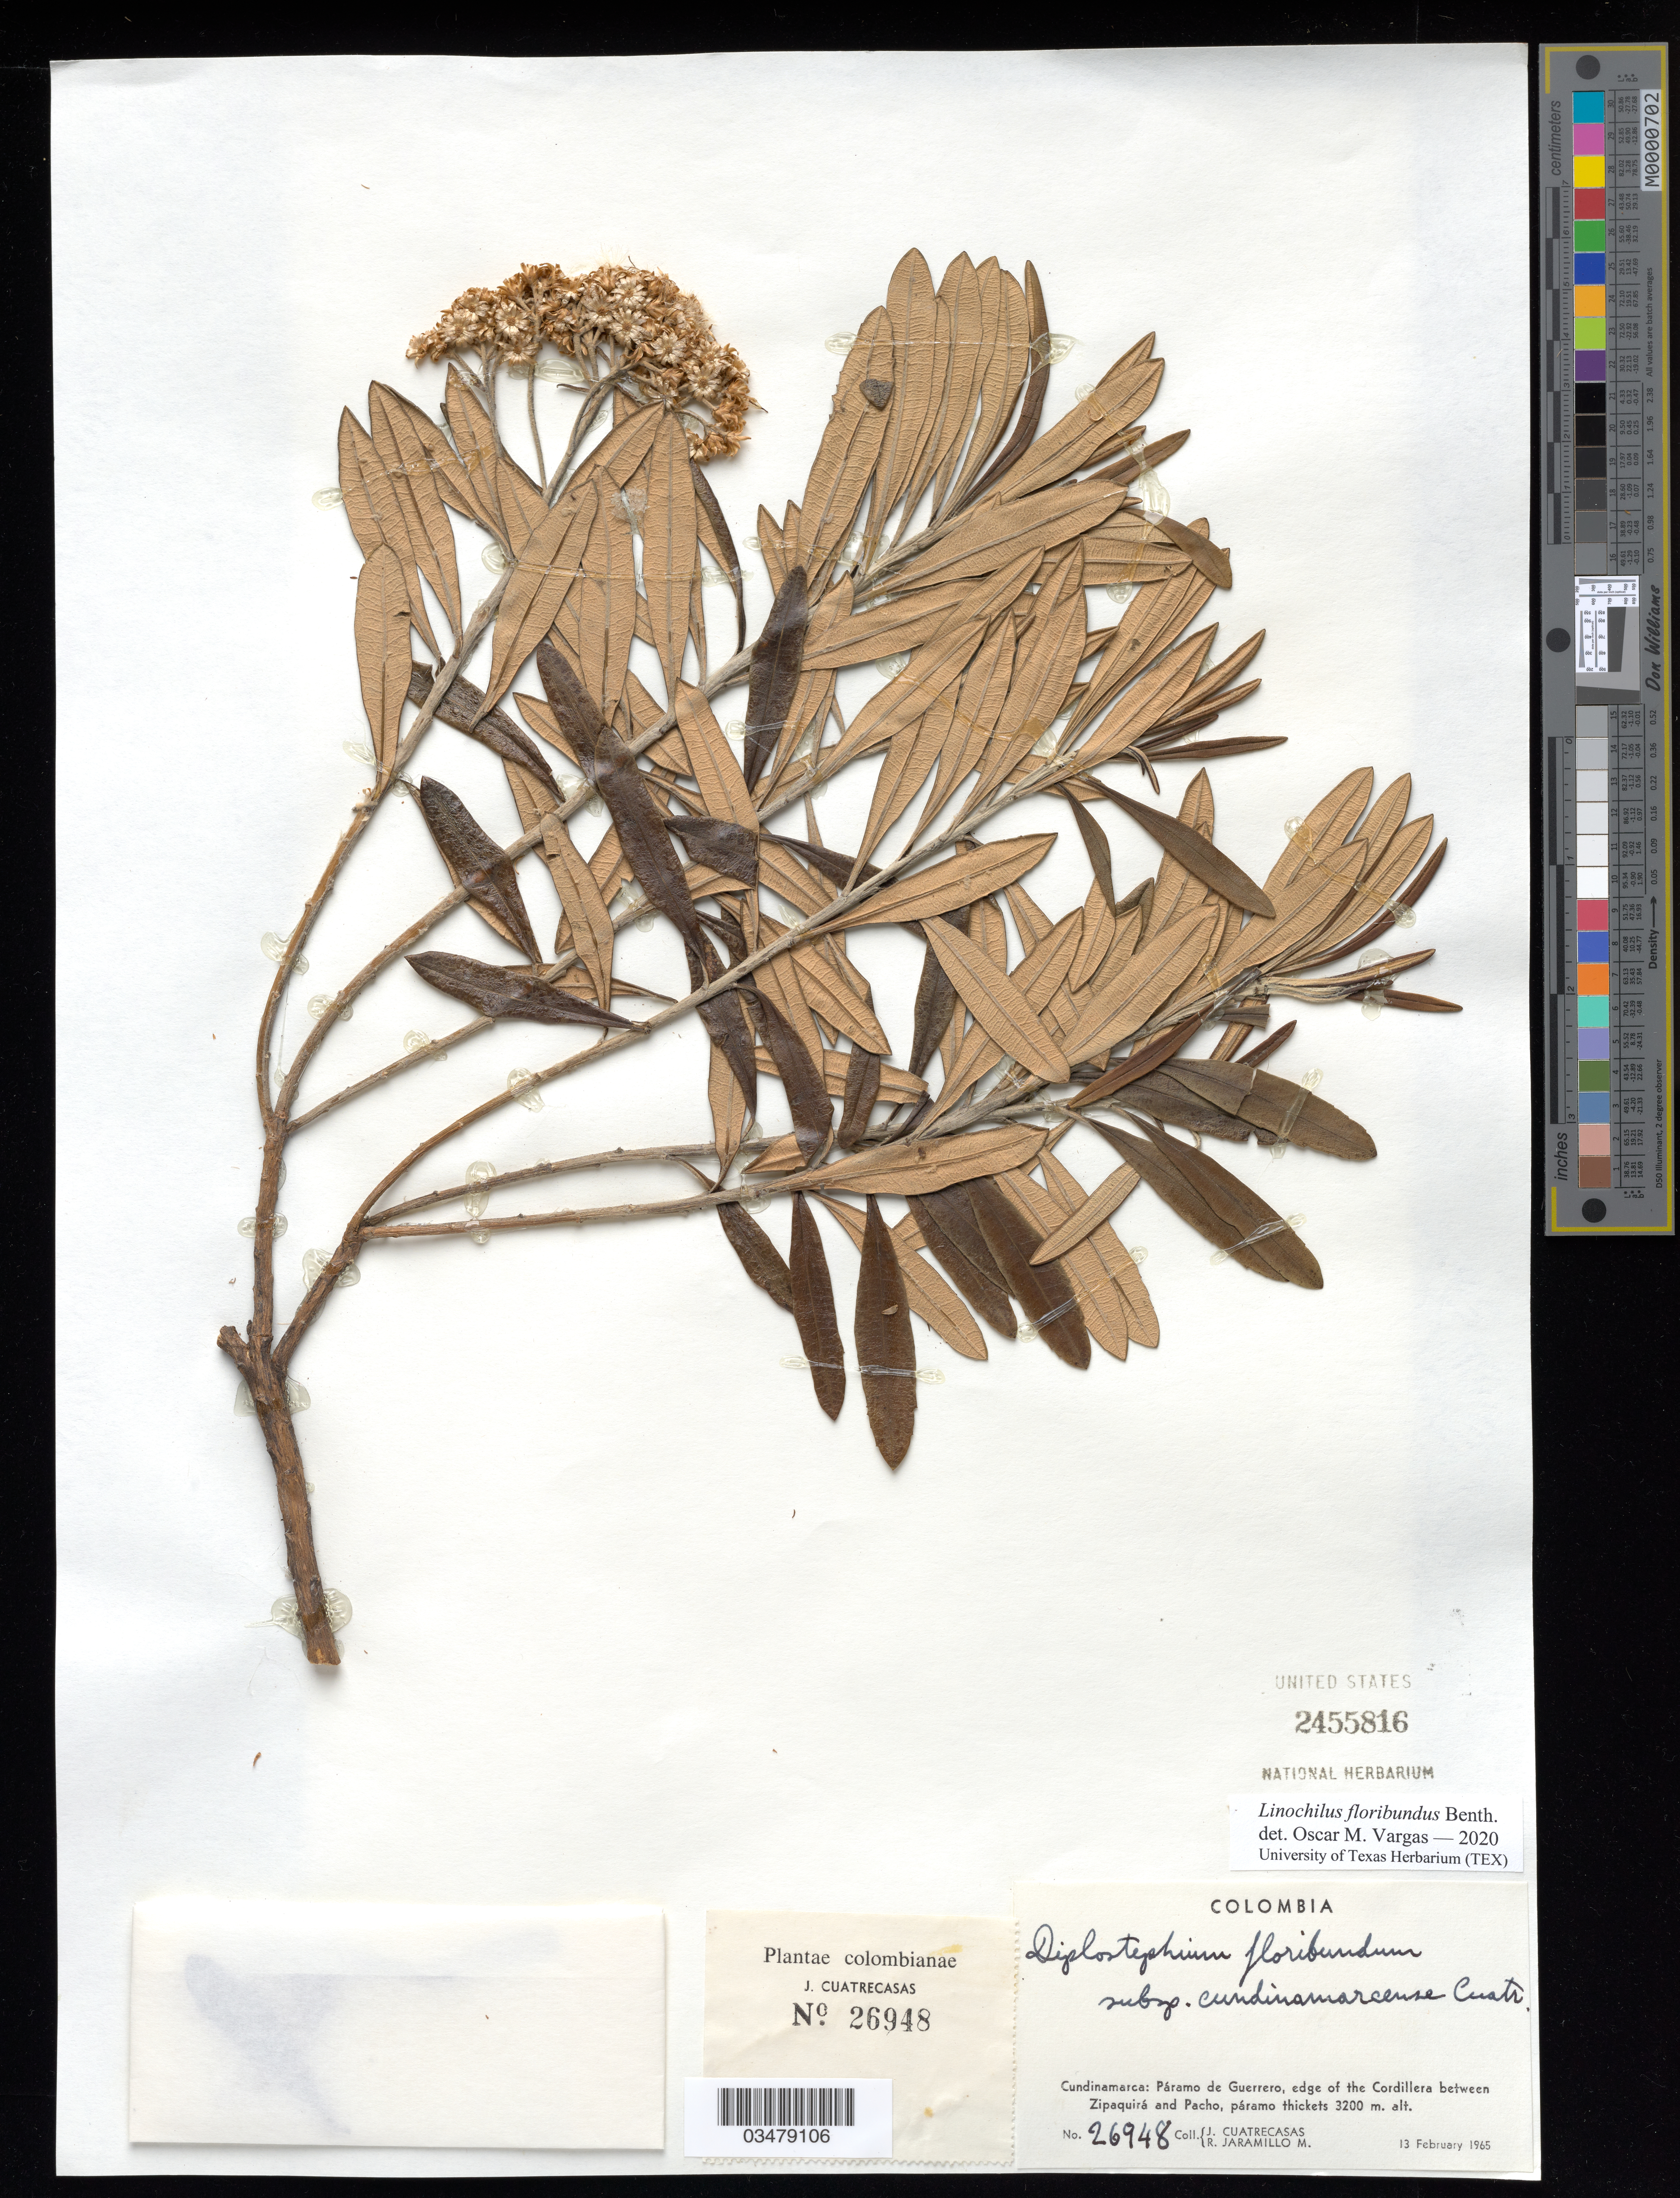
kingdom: Plantae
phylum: Tracheophyta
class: Magnoliopsida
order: Asterales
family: Asteraceae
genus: Linochilus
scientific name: Linochilus floribundus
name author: Benth.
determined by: Vargas, Oscar M.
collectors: J. Cuatrecasas & R. Jaramillo M.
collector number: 26948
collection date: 1965-02-13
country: Colombia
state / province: Cundinamarca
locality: Páramo de Guerrero, edge of the Cordillera between Zipaquirá and Pacho.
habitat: Paramo thickets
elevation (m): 3200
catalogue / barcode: US 2455816